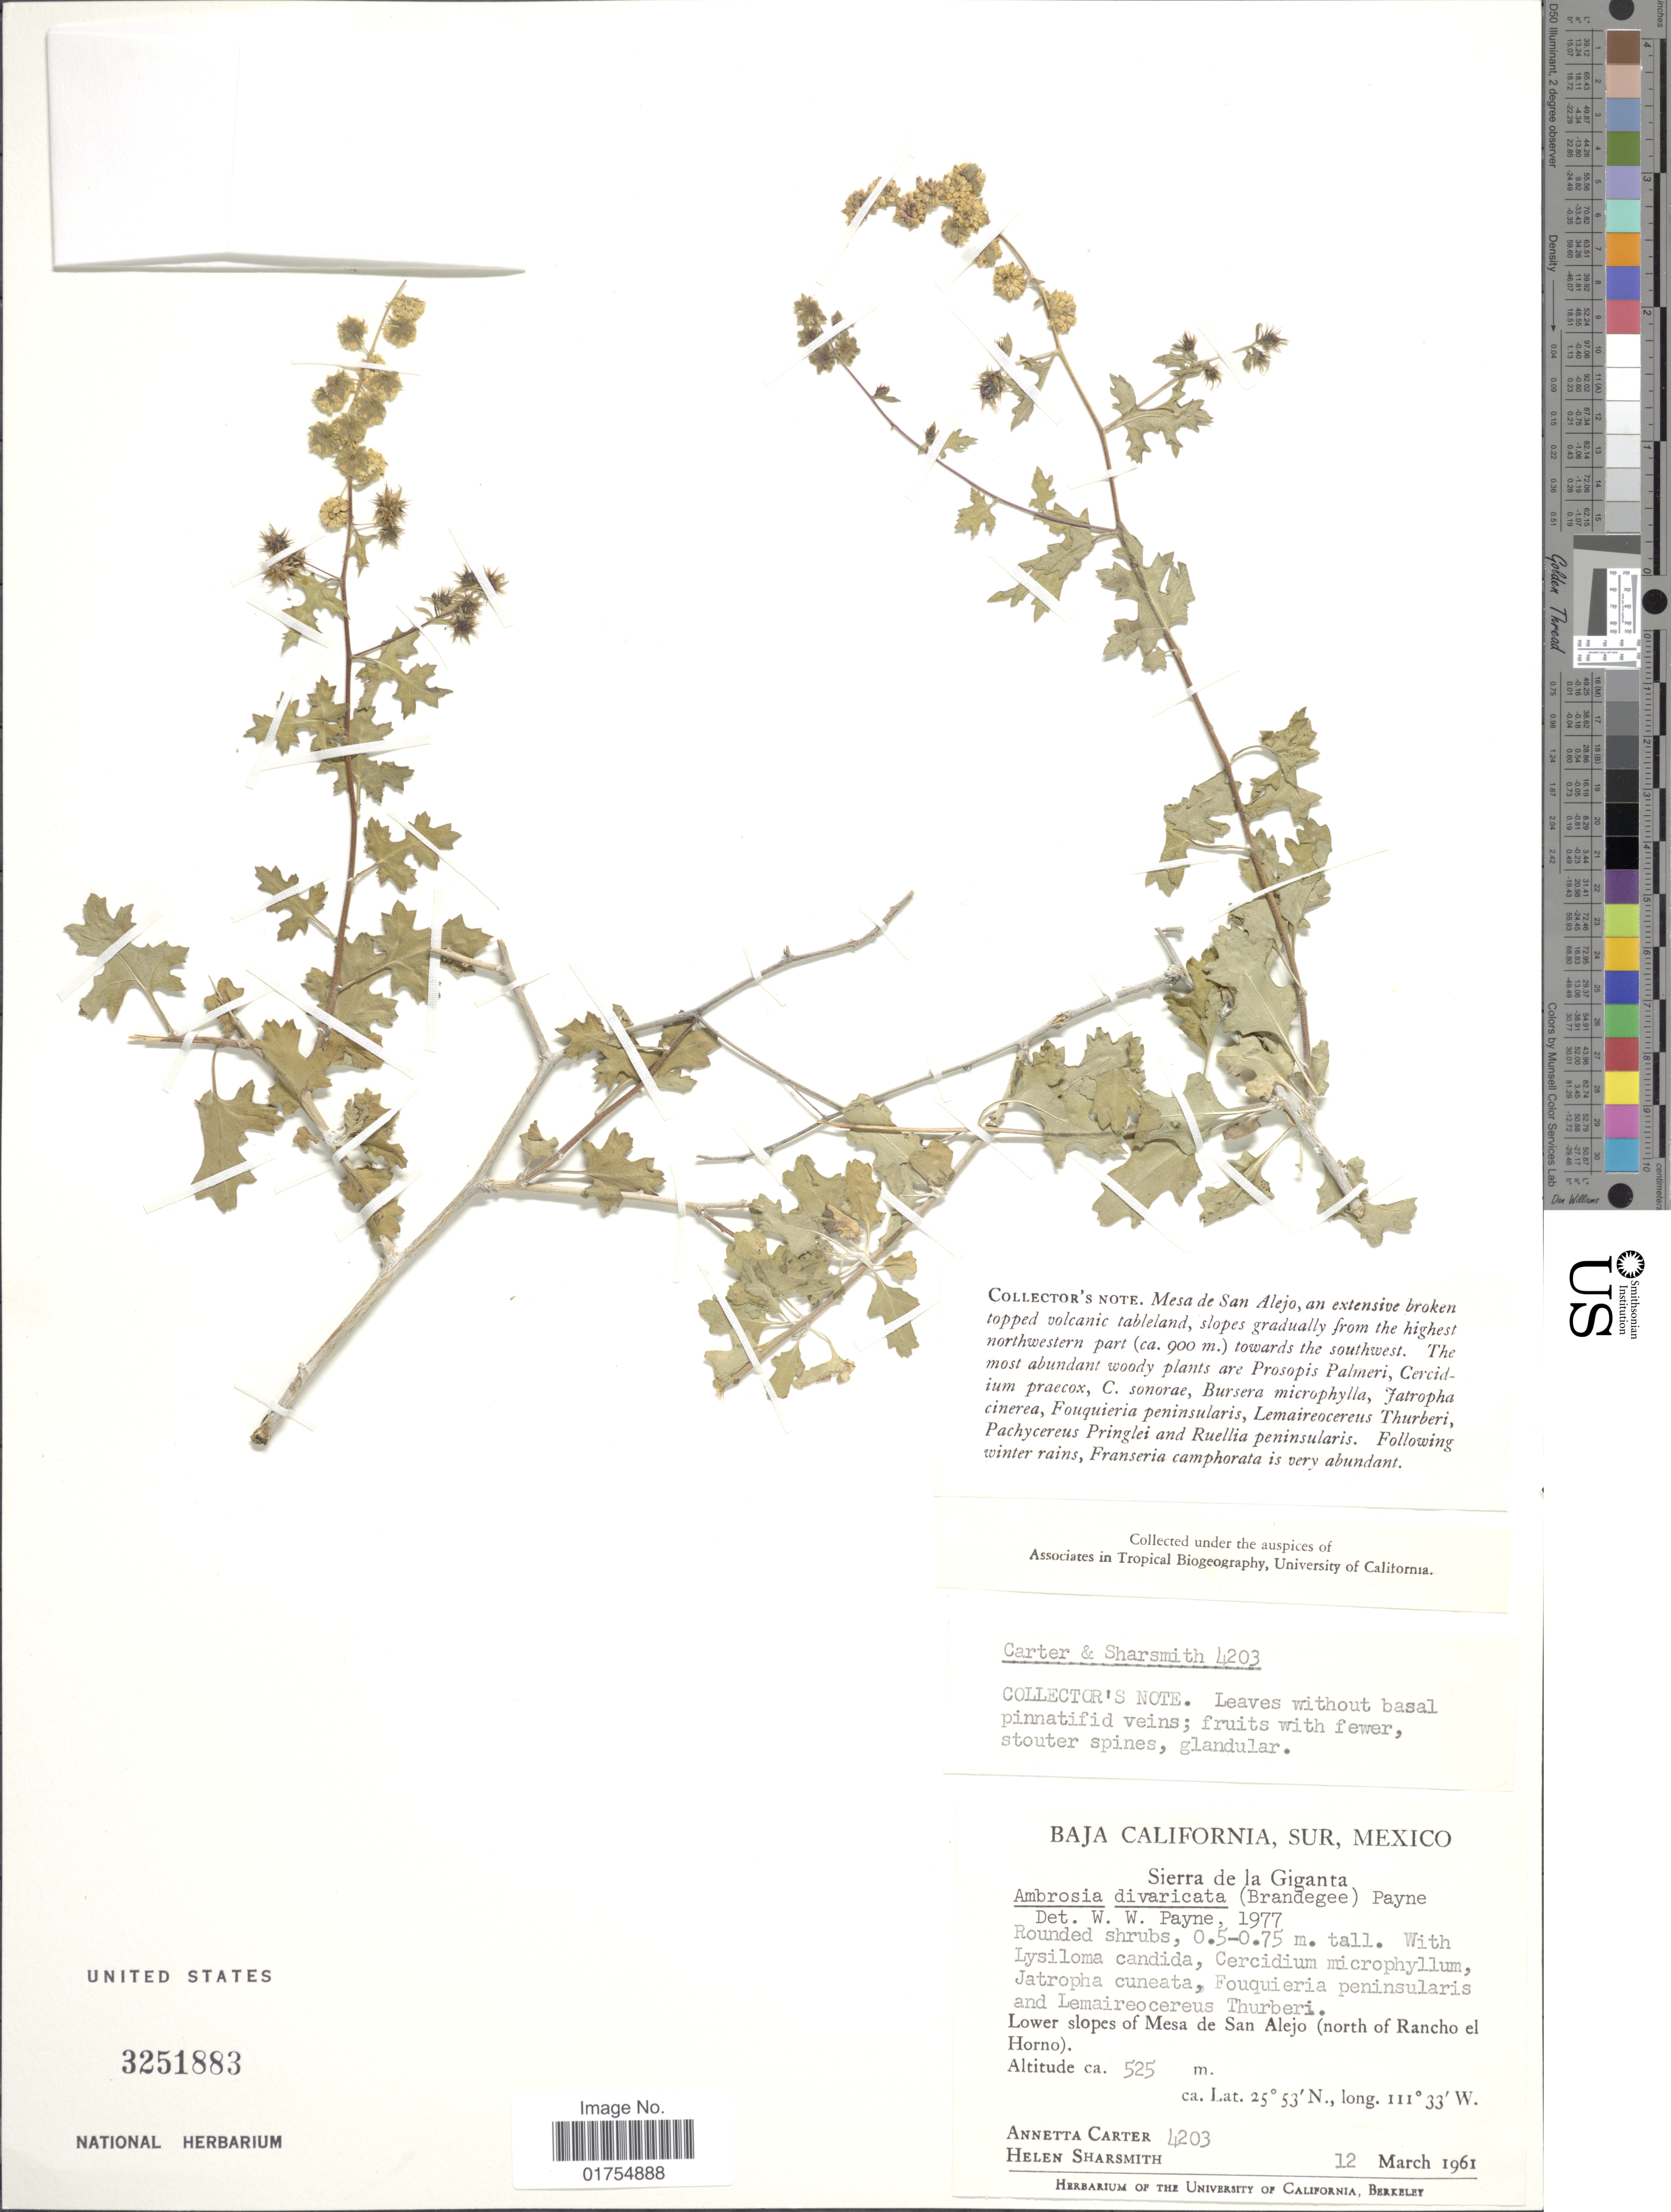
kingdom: Plantae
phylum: Tracheophyta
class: Magnoliopsida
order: Asterales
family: Asteraceae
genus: Franseria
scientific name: Franseria divaricata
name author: Brandegee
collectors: A. M. Carter & H. Sharsmith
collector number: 4203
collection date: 1961-03-12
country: Mexico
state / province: Baja California Sur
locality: Sierra de la Giganta. Lower slopes of Mesa de San Alejo (north of Rancho el Horno)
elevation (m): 525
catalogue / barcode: US 3251883